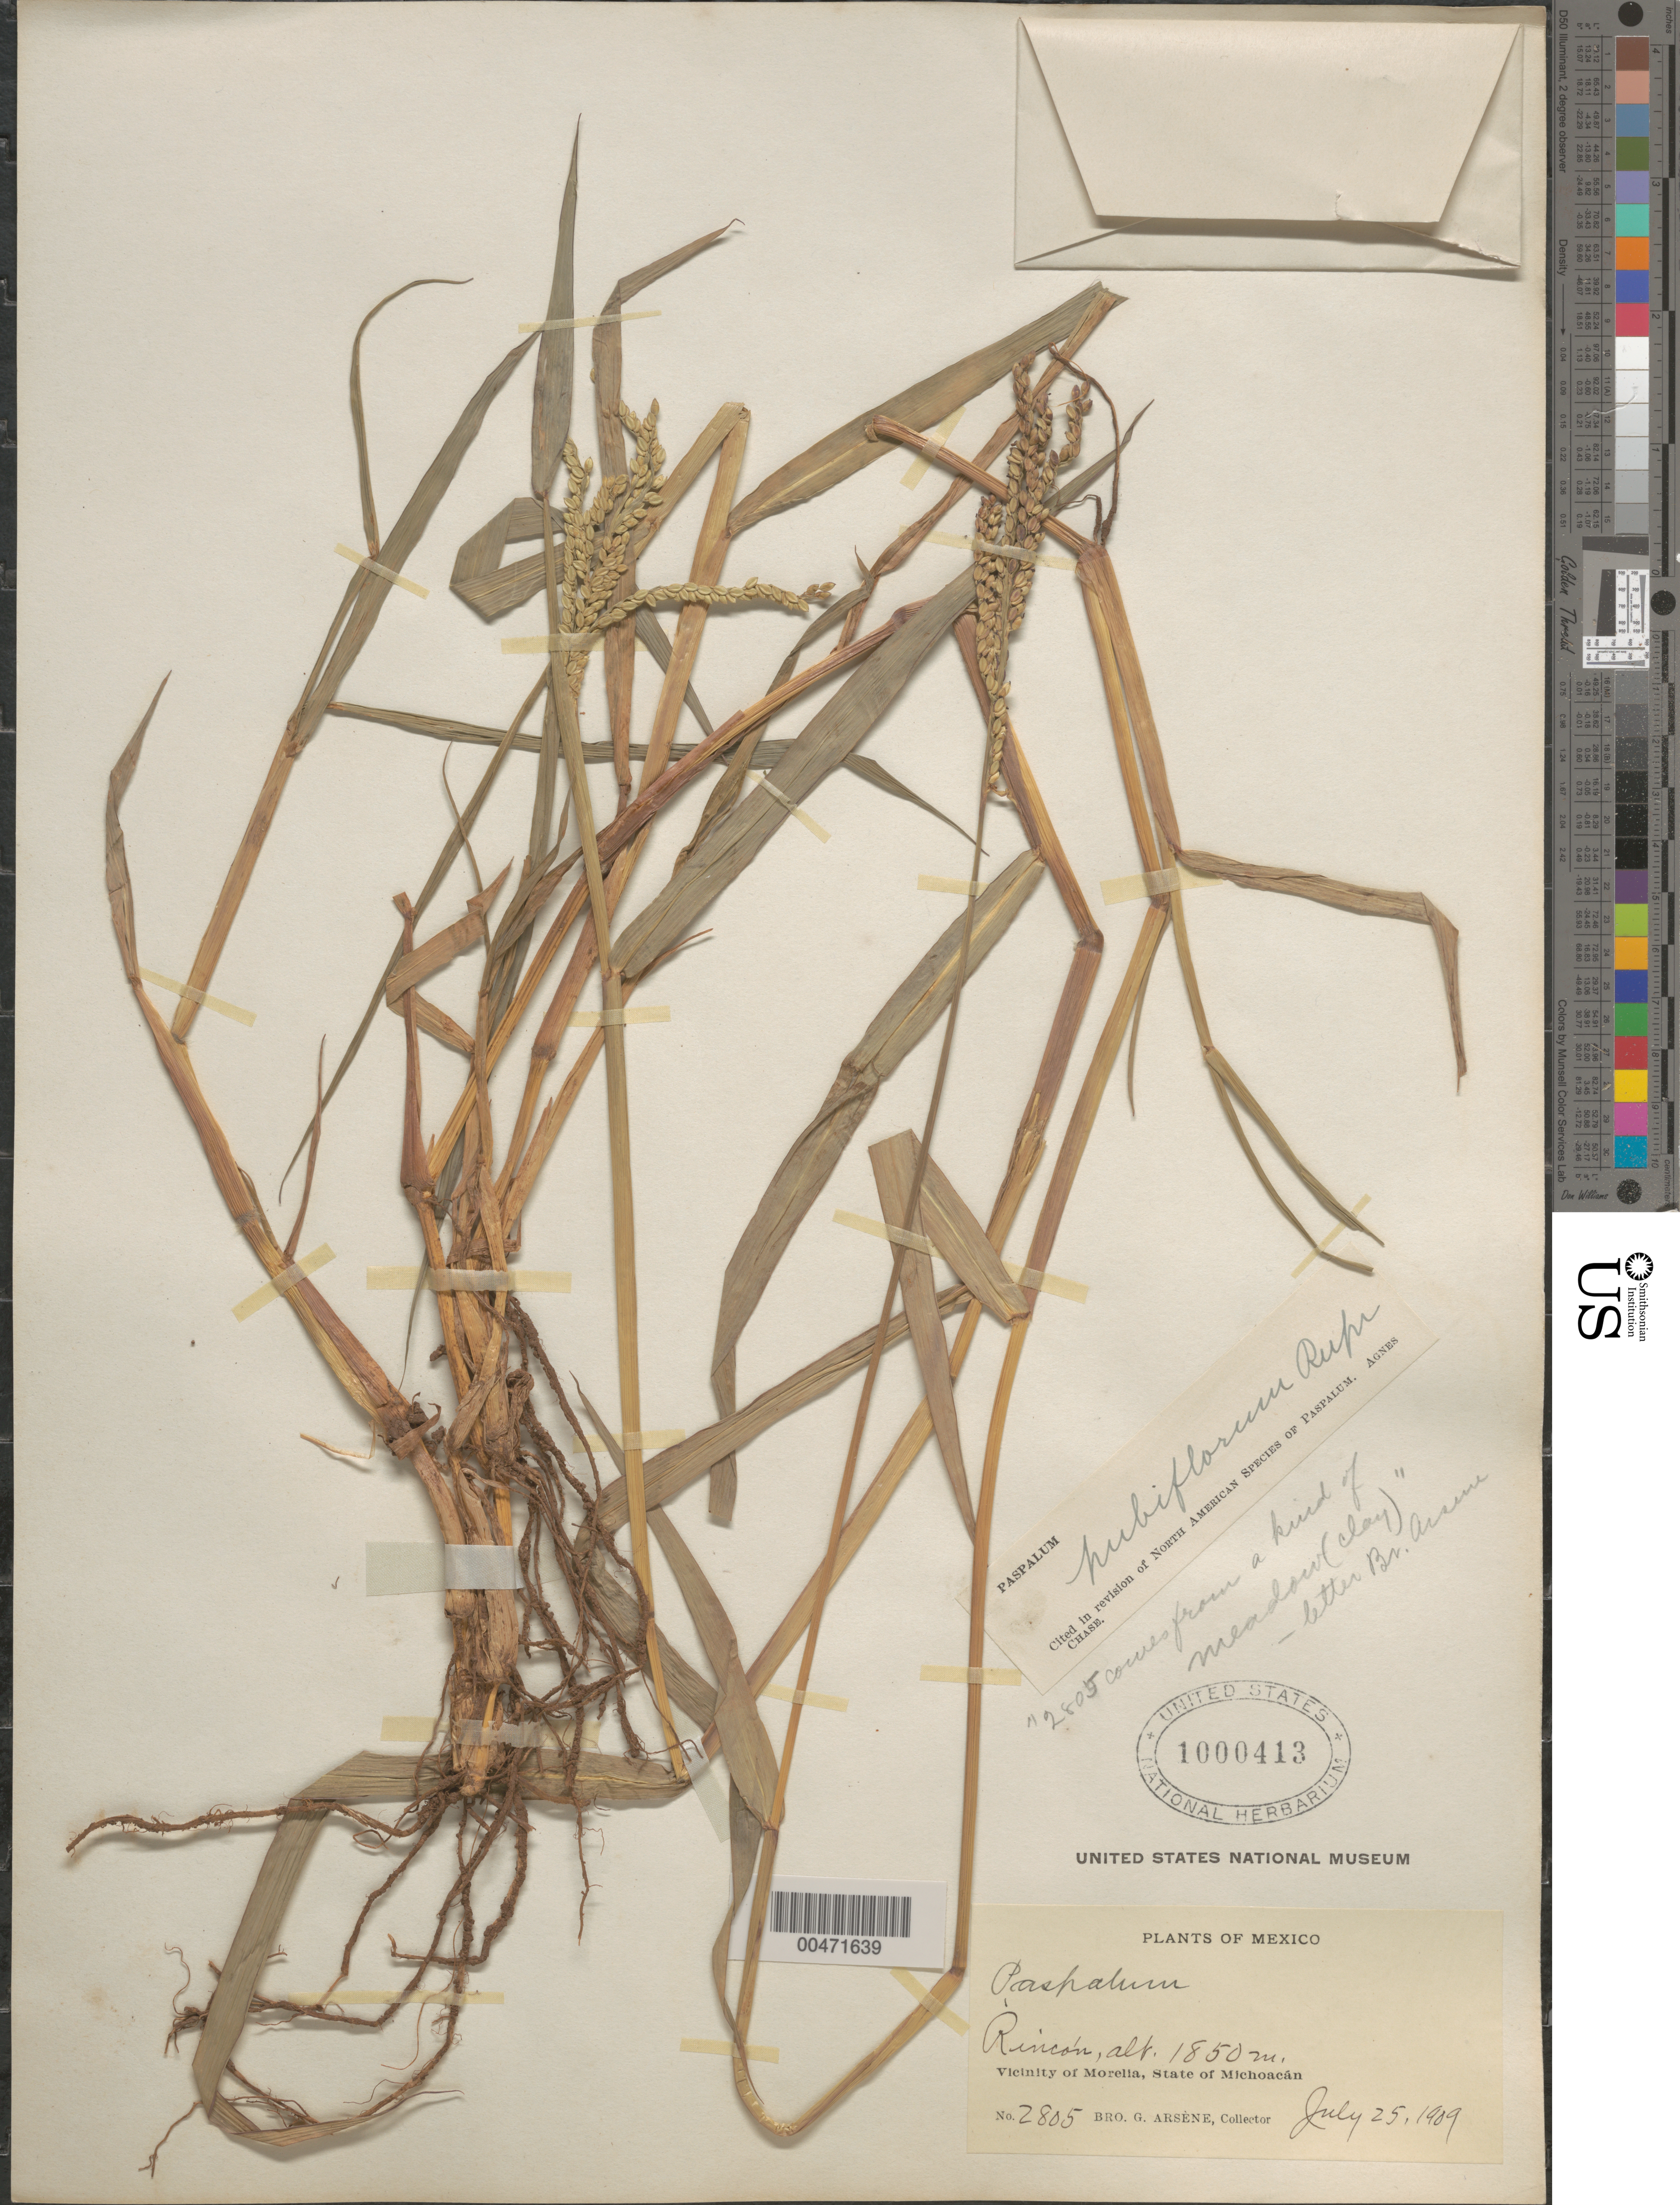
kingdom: Plantae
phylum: Tracheophyta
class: Liliopsida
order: Poales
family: Poaceae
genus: Paspalum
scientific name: Paspalum pubiflorum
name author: Rupr. ex E. Fourn.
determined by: Chase, [M.] Agnes, (US)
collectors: Bro. G. Arsène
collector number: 2805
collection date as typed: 25 Jul 1909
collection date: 1909-07-25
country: Mexico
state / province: Michoacán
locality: Rinc¢n, vicinity of Morelia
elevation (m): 1850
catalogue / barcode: US 1000413